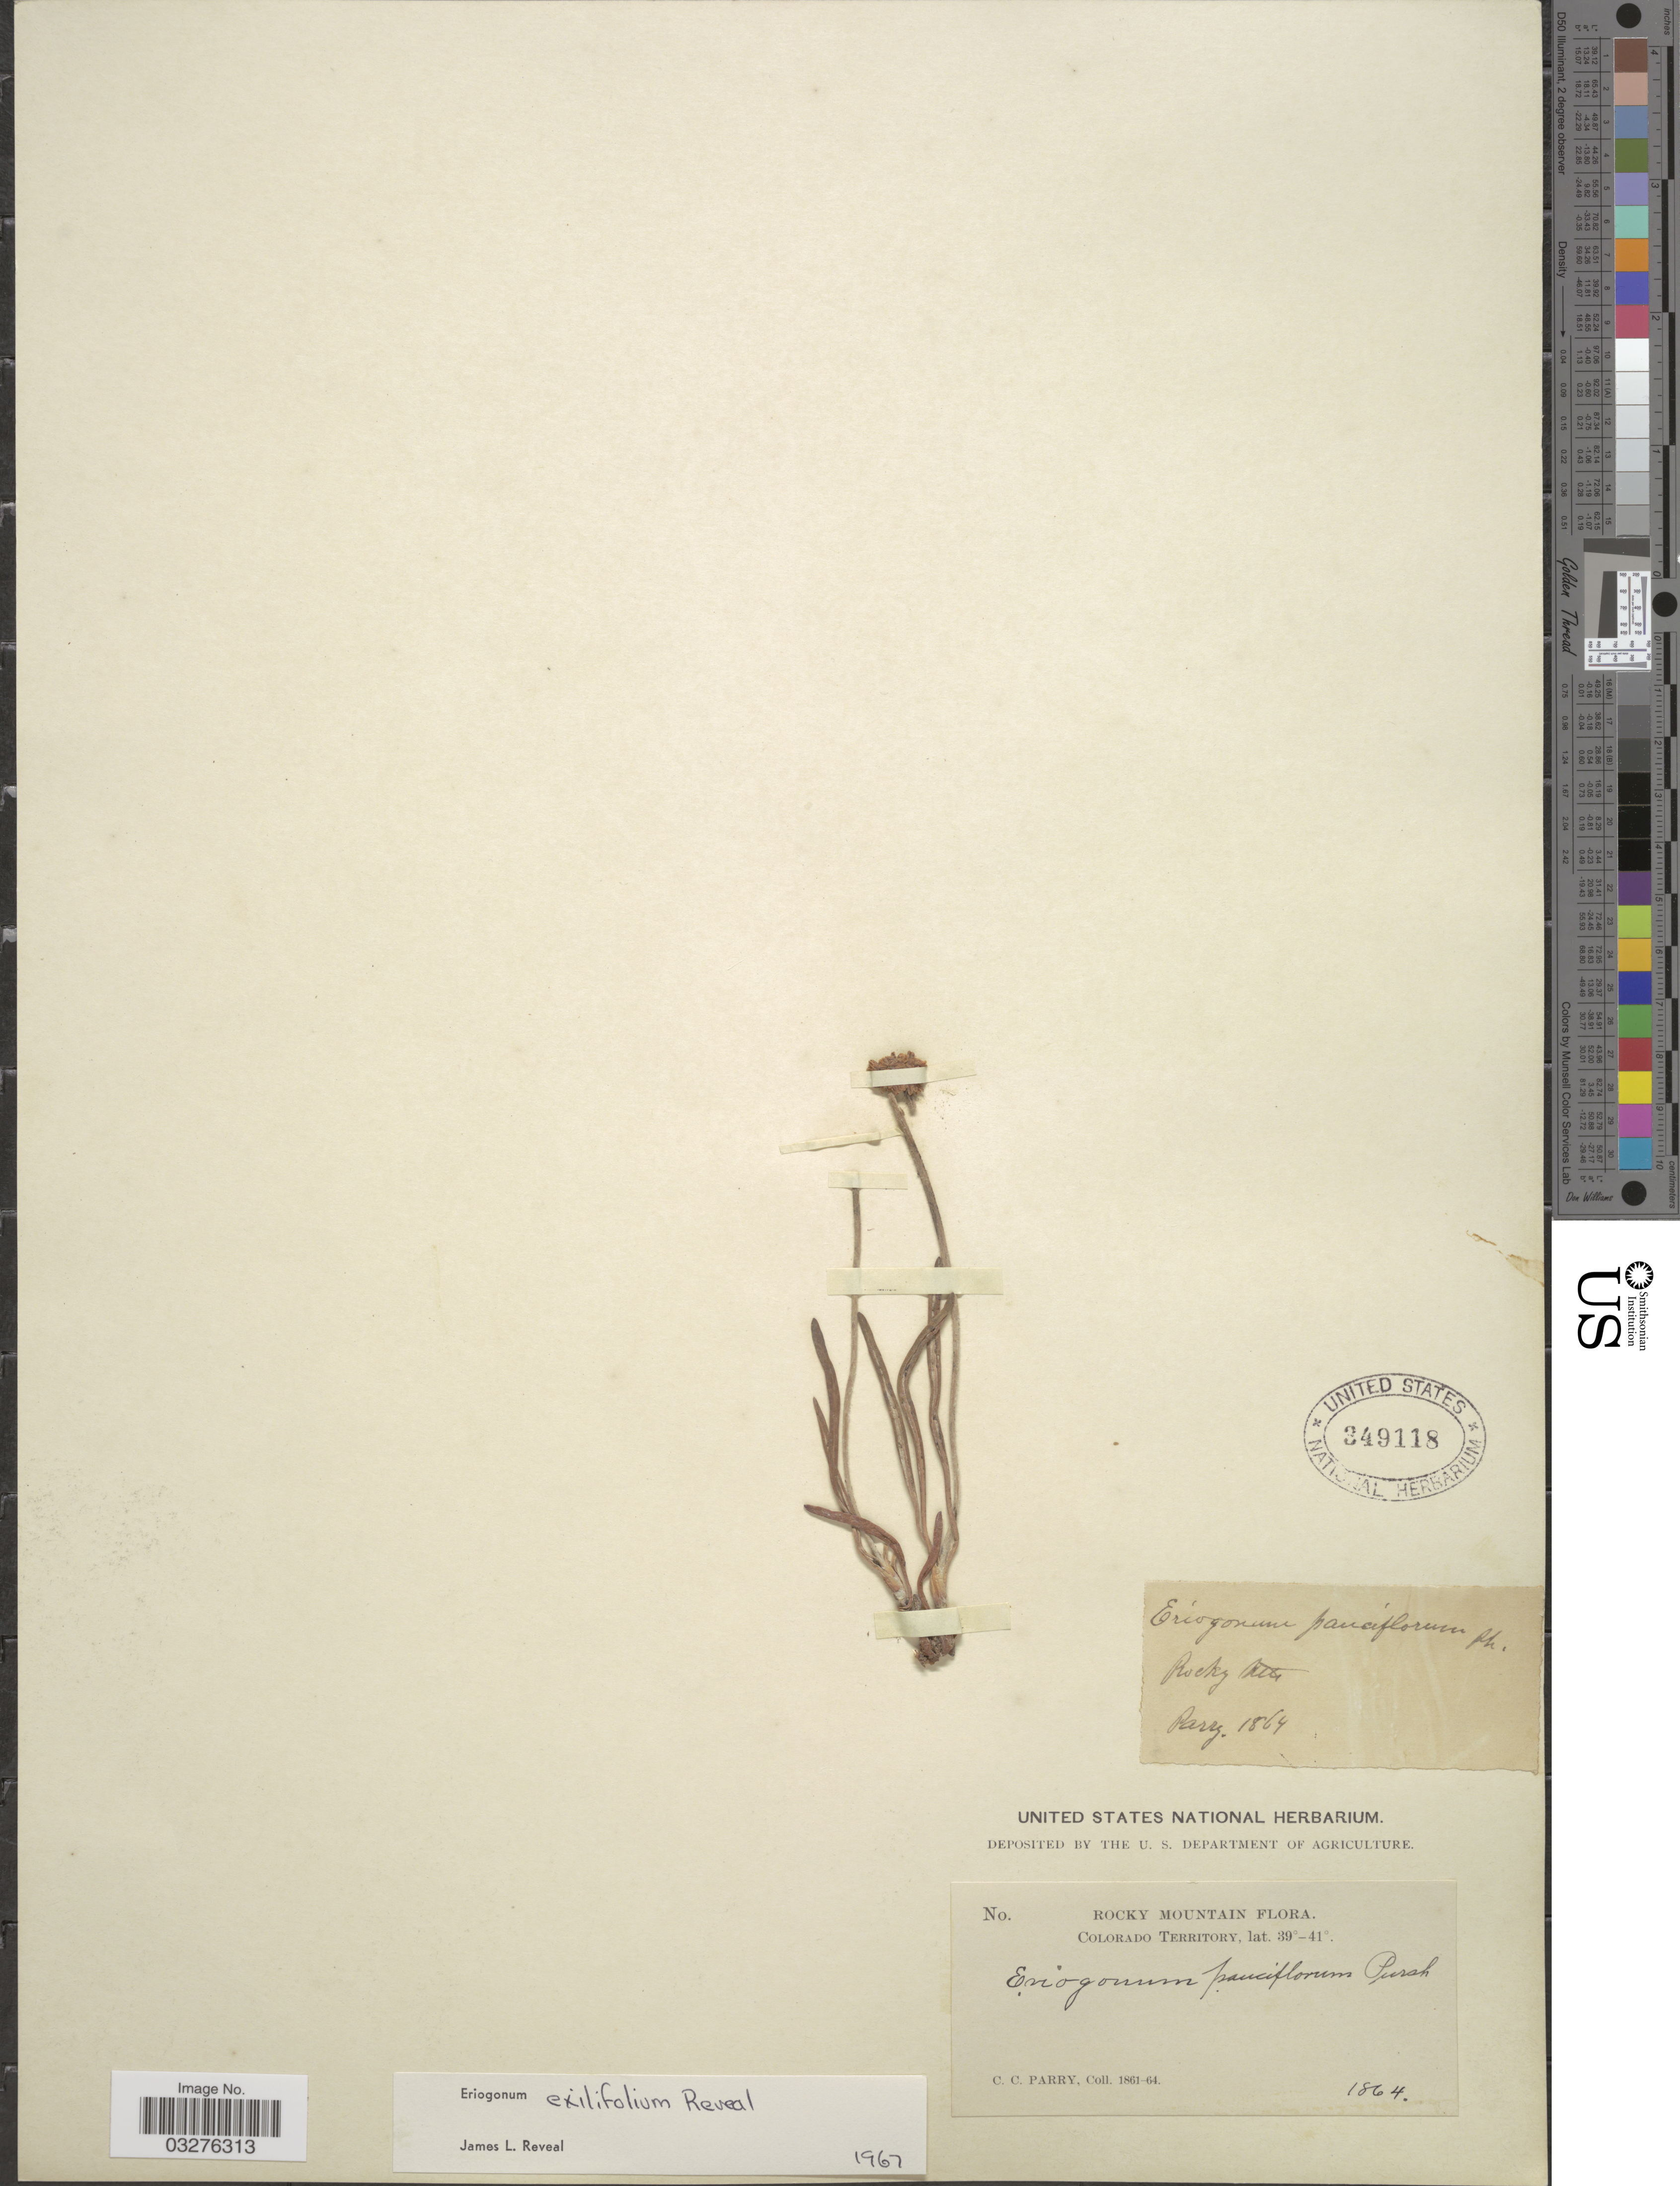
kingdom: Plantae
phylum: Tracheophyta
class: Magnoliopsida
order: Caryophyllales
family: Polygonaceae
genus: Eriogonum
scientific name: Eriogonum exilifolium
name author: Reveal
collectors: C. C. Parry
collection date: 1864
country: United States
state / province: Colorado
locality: Rocky Mountain, Colorado Territory.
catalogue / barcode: US 349118